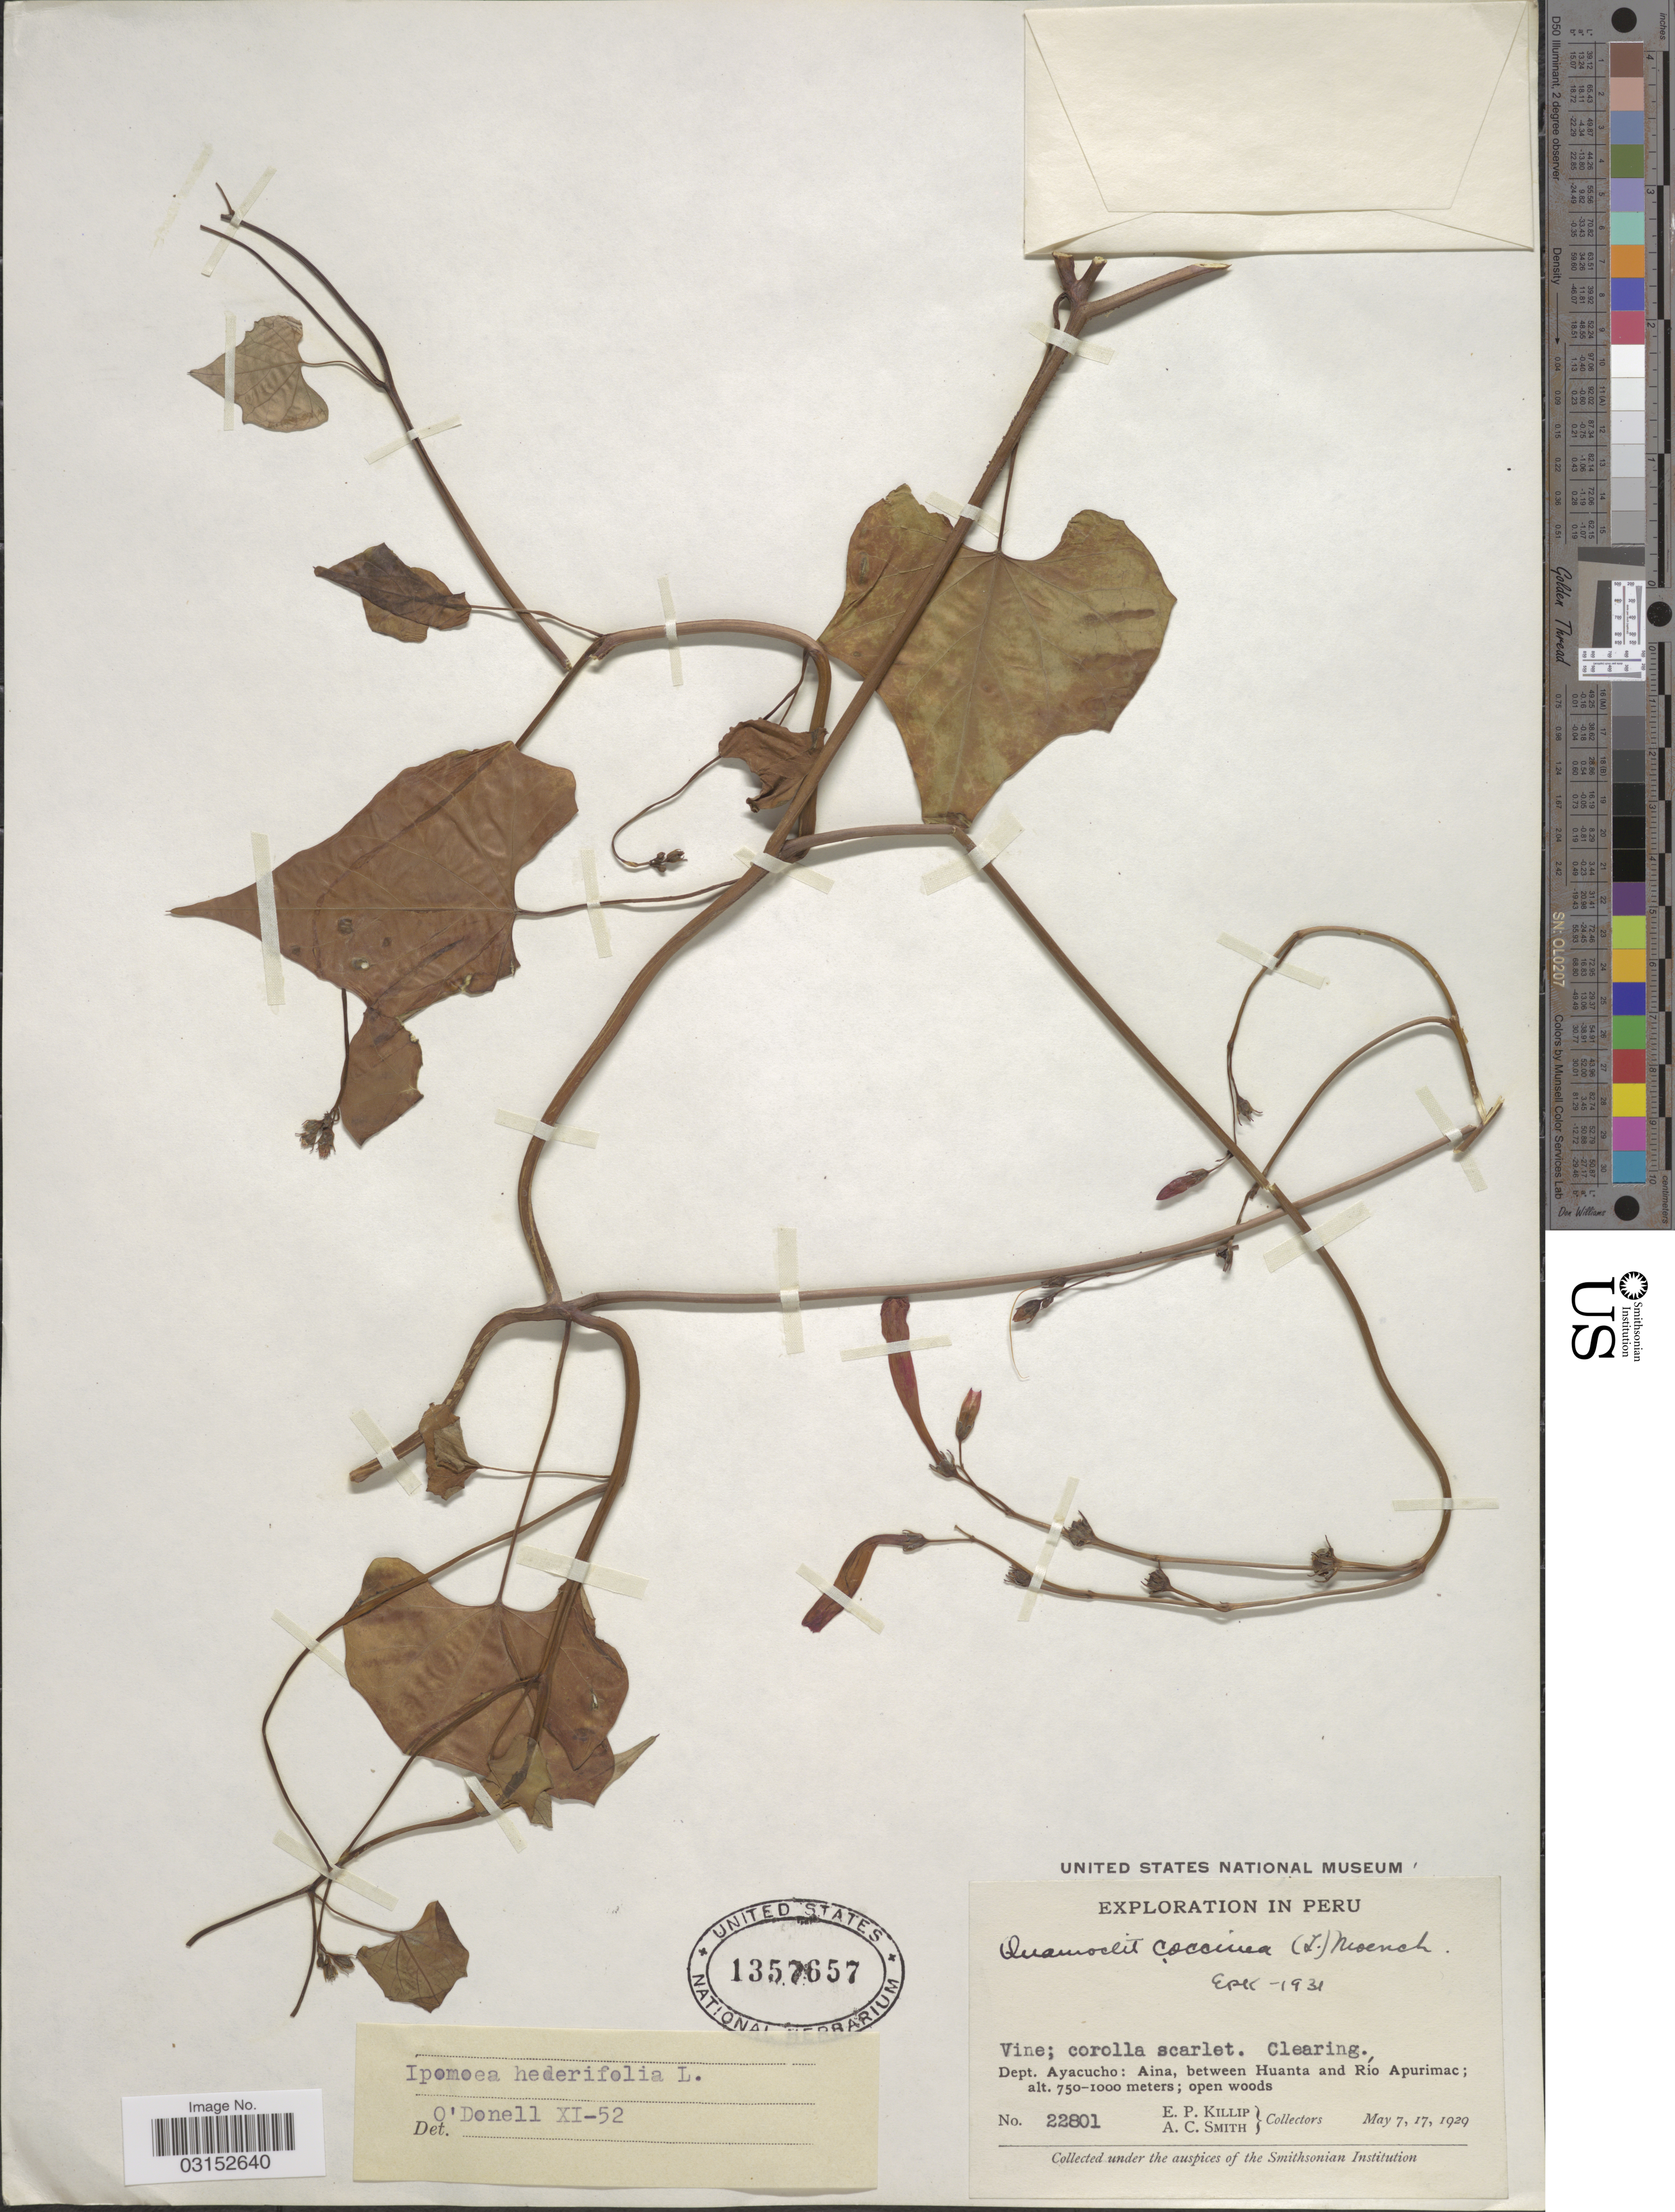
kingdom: Plantae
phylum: Tracheophyta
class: Magnoliopsida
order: Solanales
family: Convolvulaceae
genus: Ipomoea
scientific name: Ipomoea hederifolia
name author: L.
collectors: E. P. Killip & A. C. Smith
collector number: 22801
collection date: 1929-05-07/1929-05-17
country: Peru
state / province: Ayacucho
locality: Dept. Ayacucho: Aina, between Huanta and Río Apurimac.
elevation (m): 750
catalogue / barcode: US 1357657